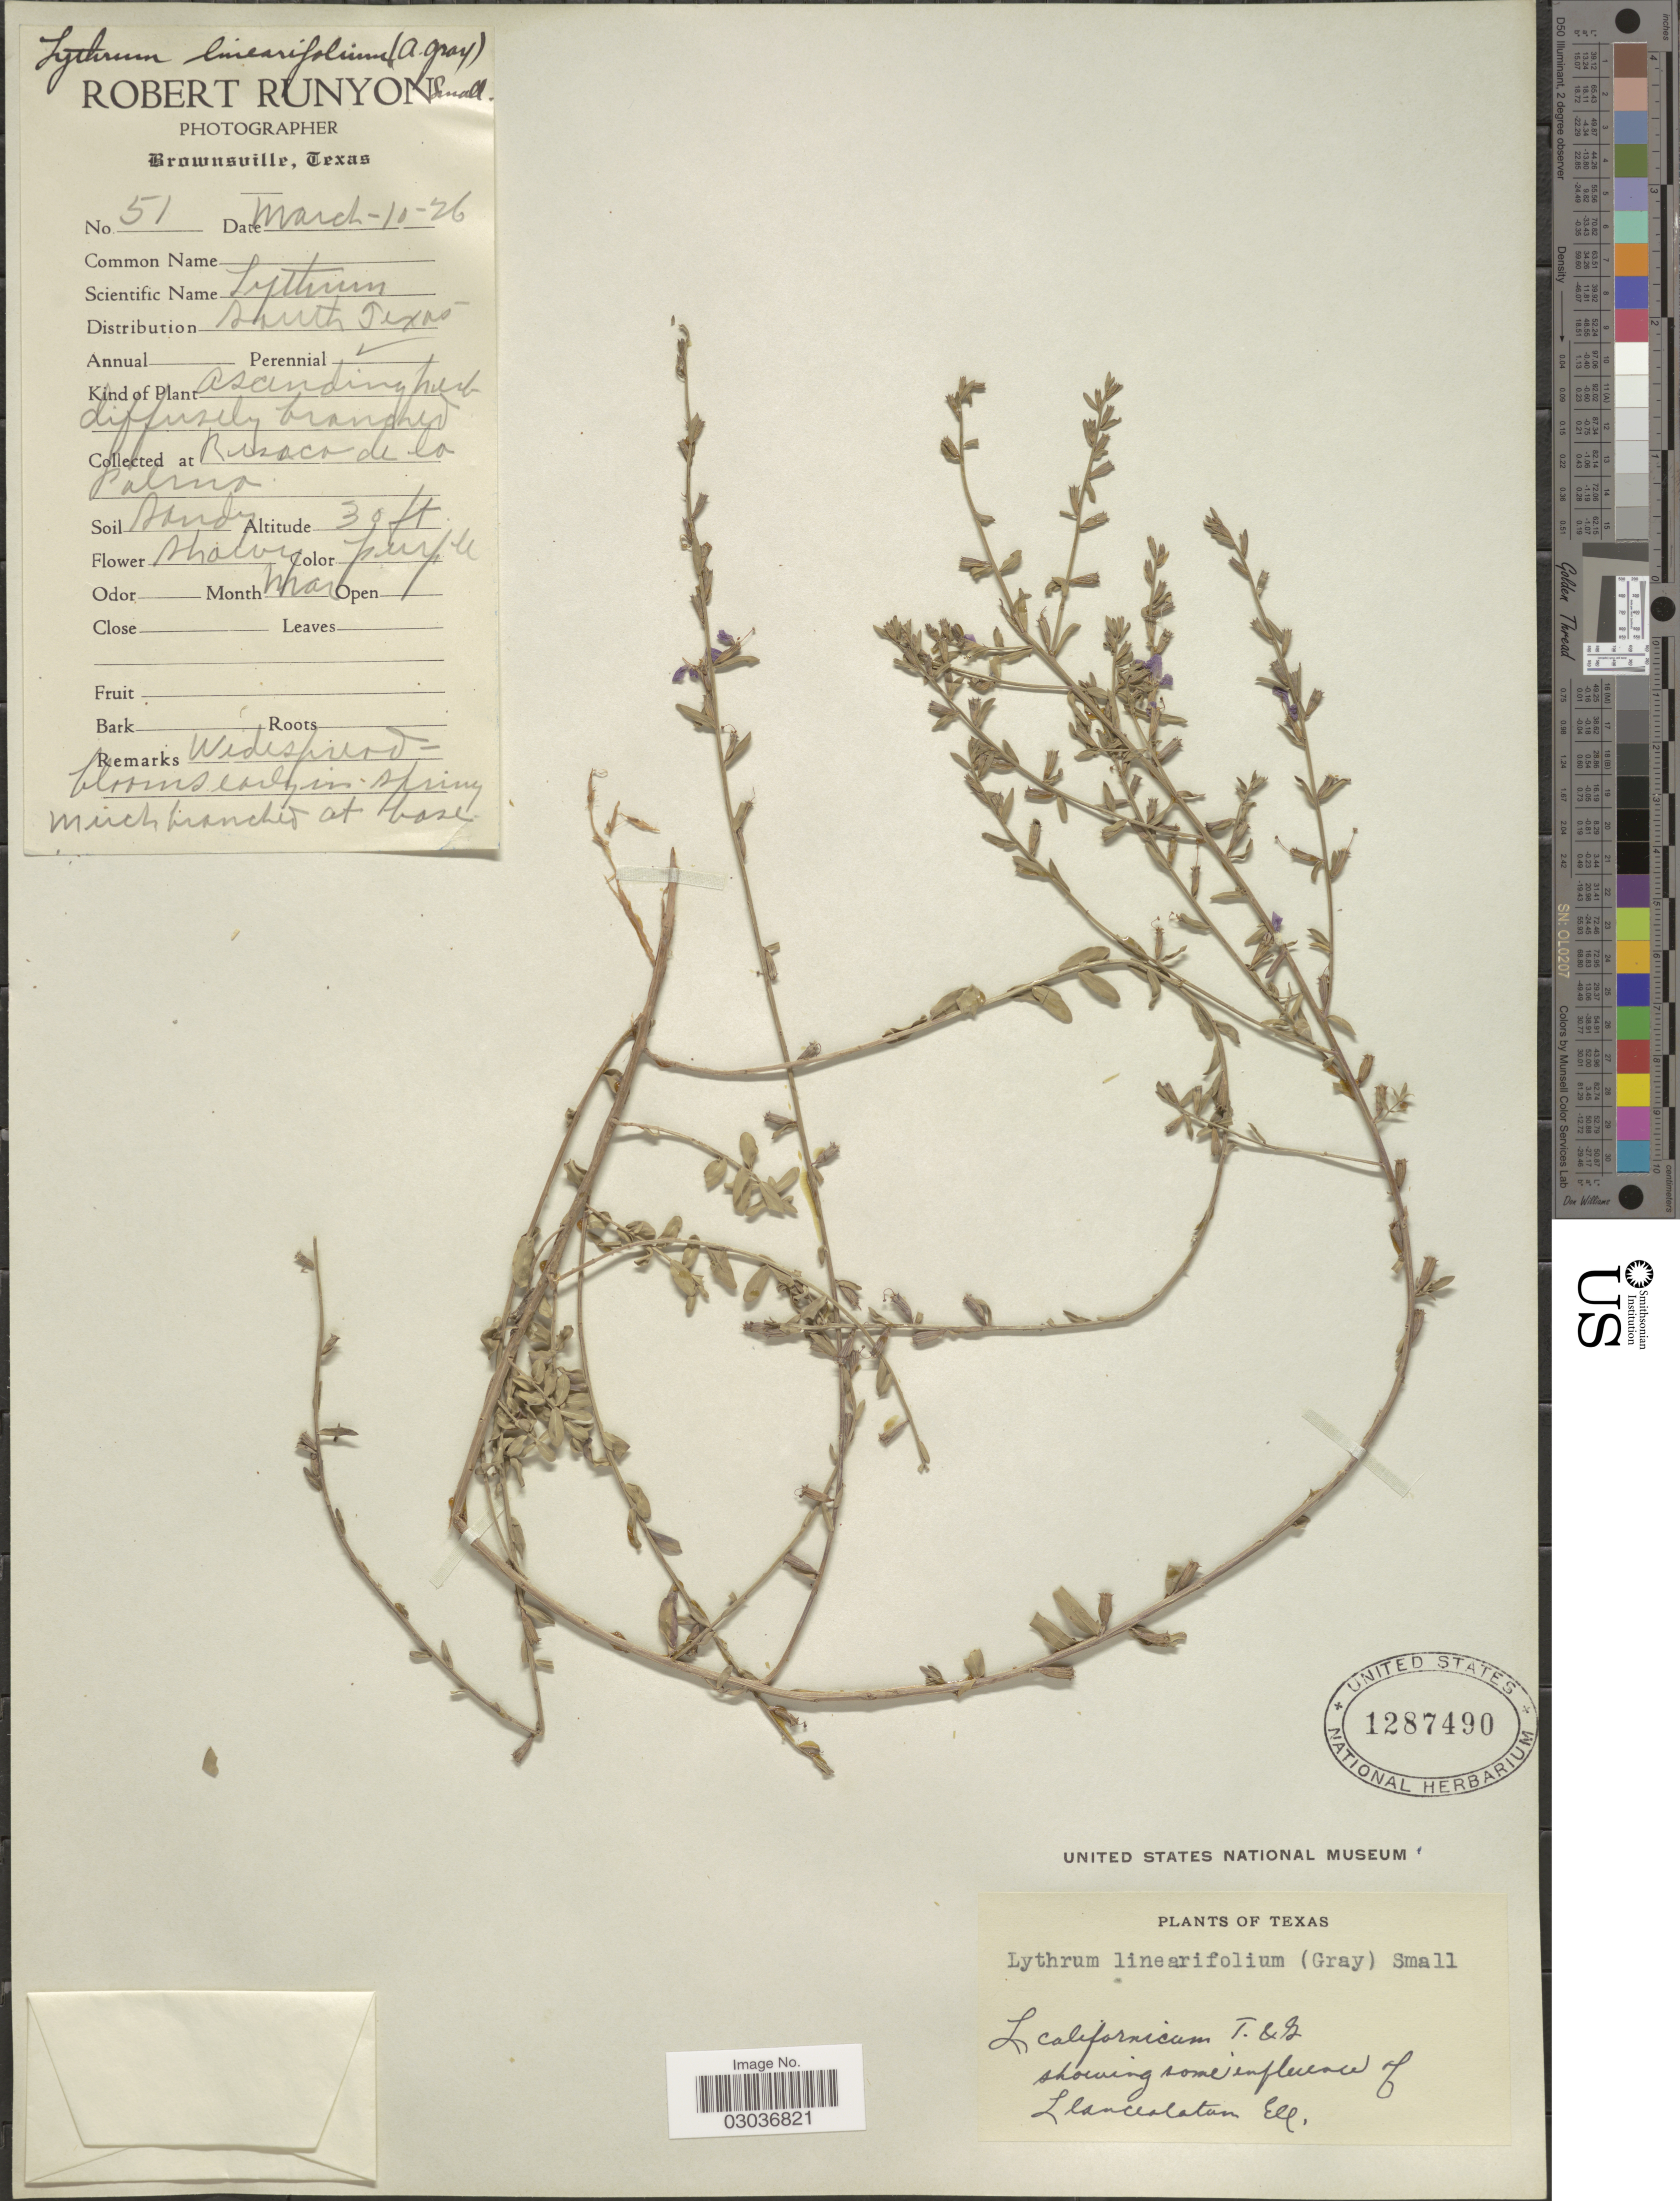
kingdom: Plantae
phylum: Tracheophyta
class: Magnoliopsida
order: Myrtales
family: Lythraceae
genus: Lythrum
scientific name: Lythrum californicum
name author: Torr. & A. Gray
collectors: R. Runyon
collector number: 51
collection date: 1926-03-10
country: United States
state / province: Texas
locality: Resaca de la Palma.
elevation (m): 9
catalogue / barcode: US 1287490